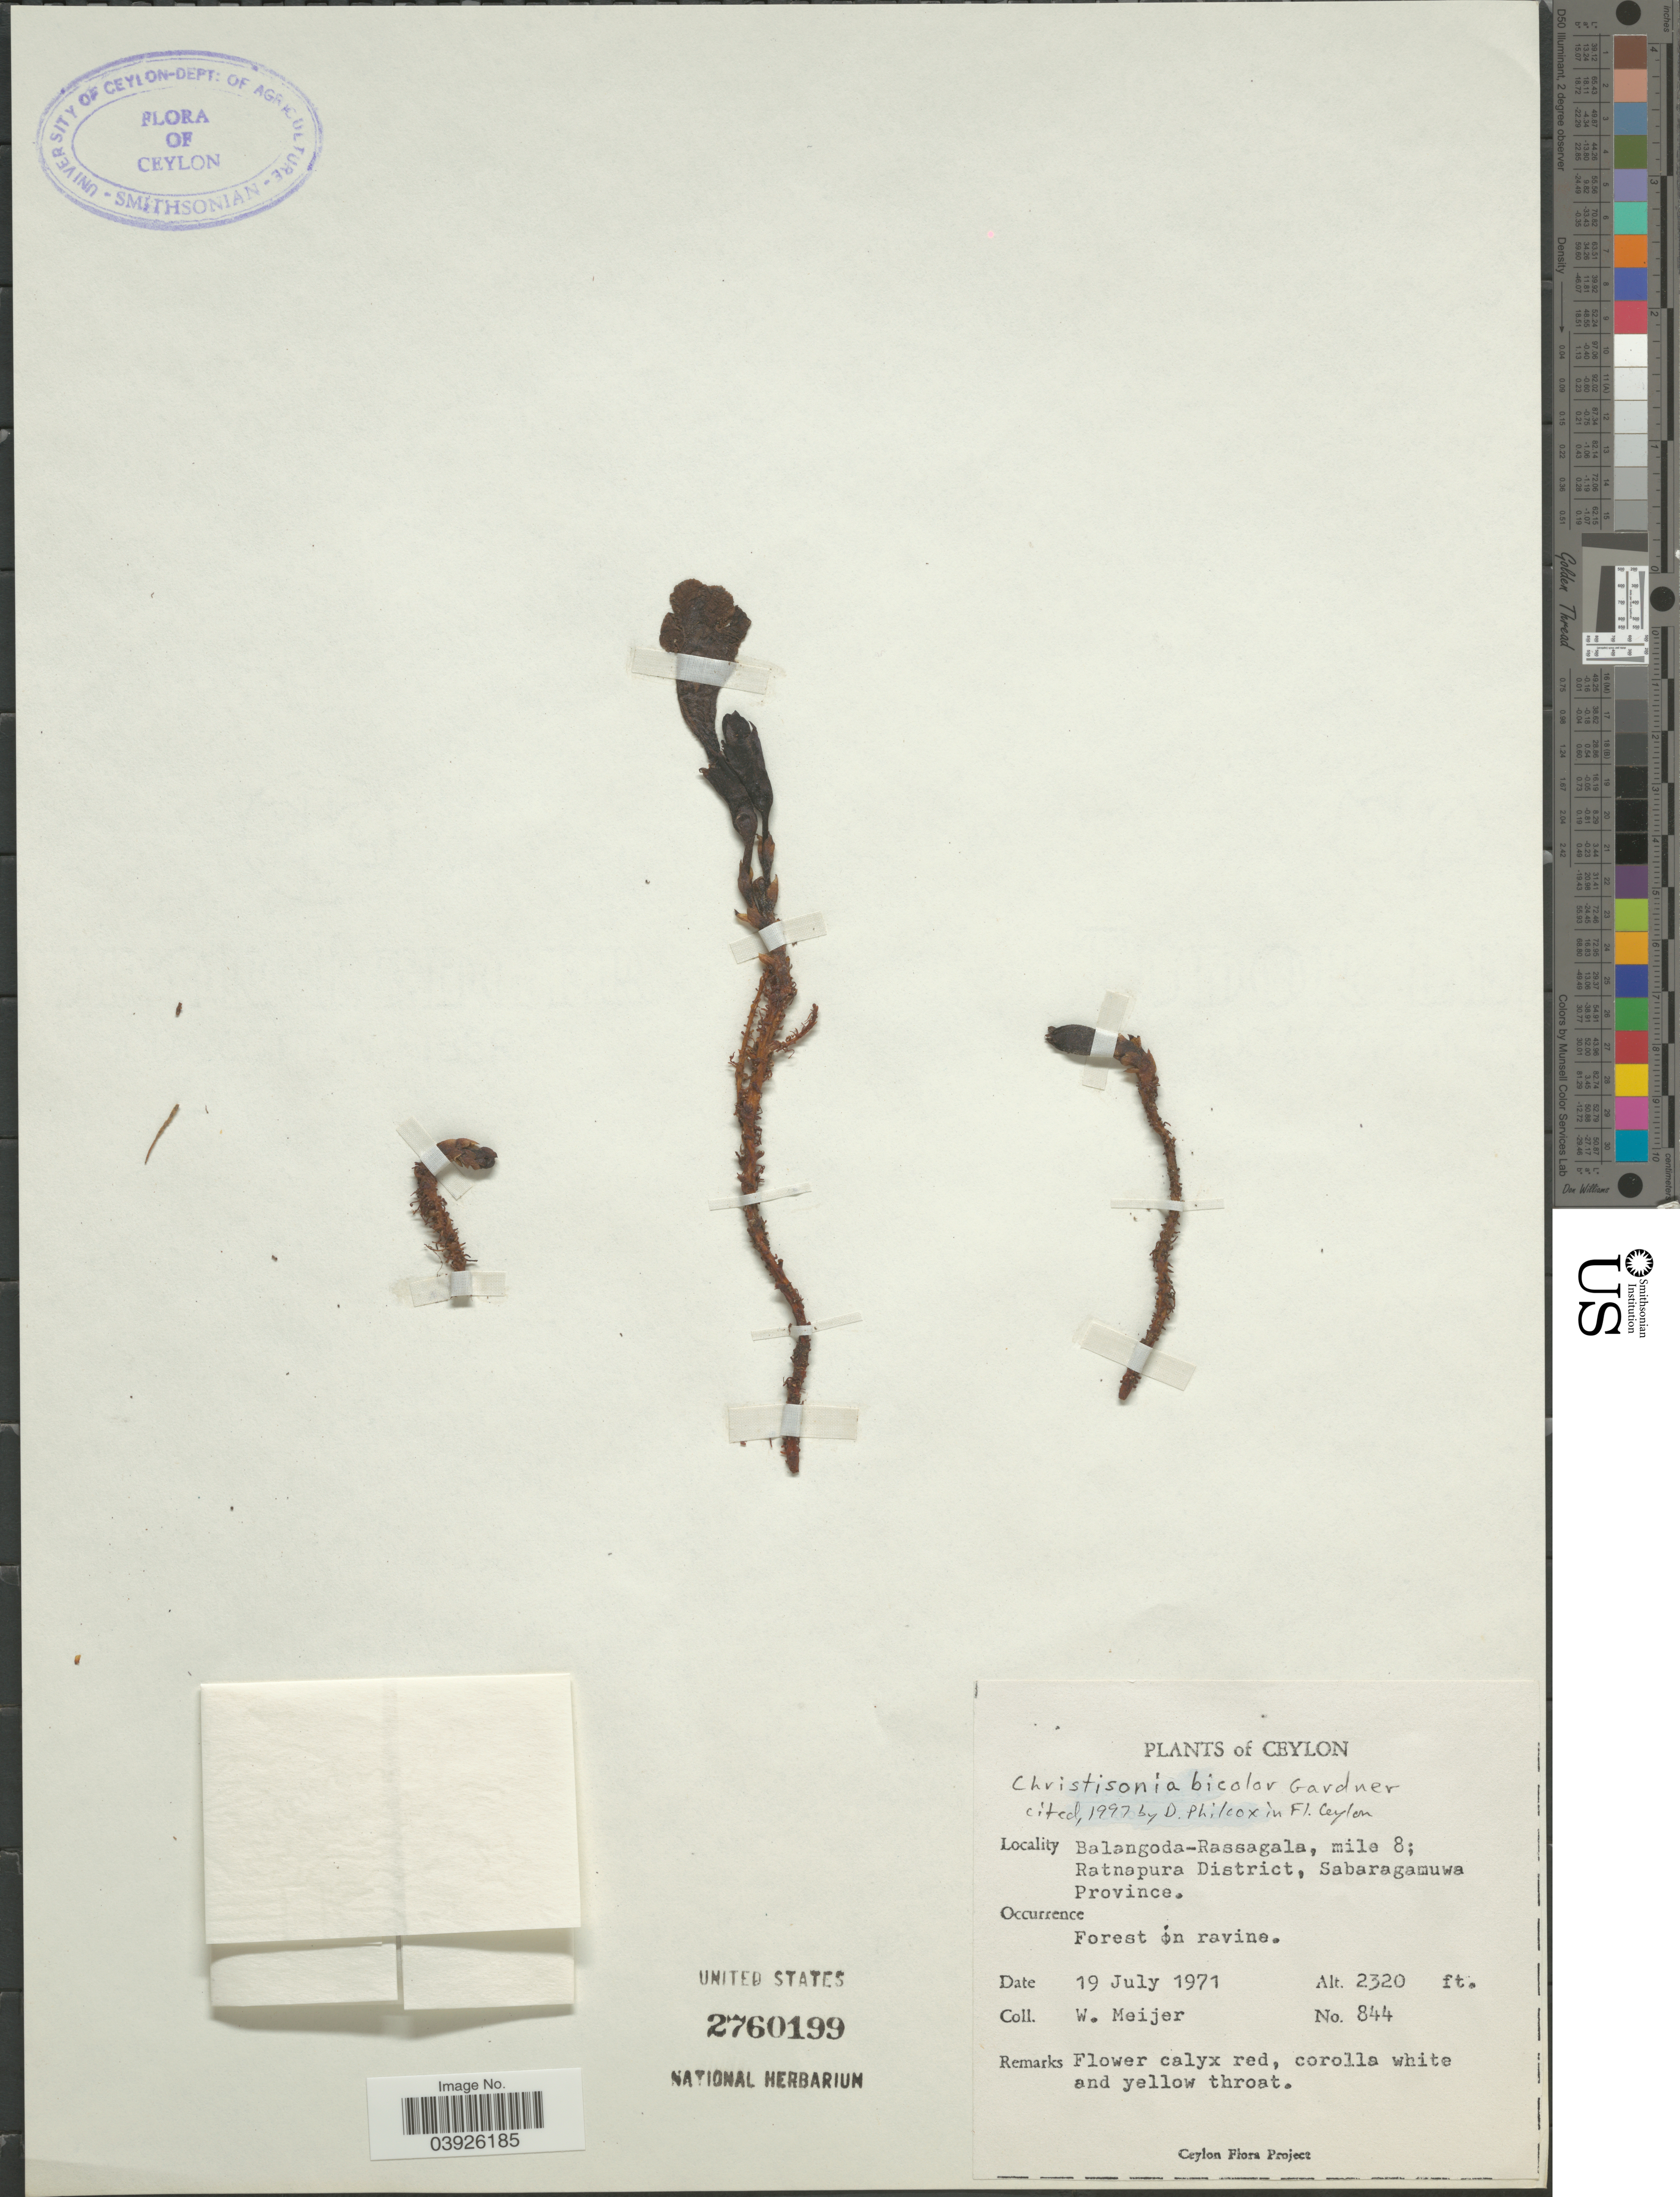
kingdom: Plantae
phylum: Tracheophyta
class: Magnoliopsida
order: Lamiales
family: Orobanchaceae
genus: Christisonia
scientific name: Christisonia bicolor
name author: Gardner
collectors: W. Meijer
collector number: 844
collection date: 1971-07-19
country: Sri Lanka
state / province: Sabaragamuwa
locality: Ceylon. Balangoda-Rassagala, mile 8; Ratnapura District.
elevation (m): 707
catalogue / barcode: US 2760199